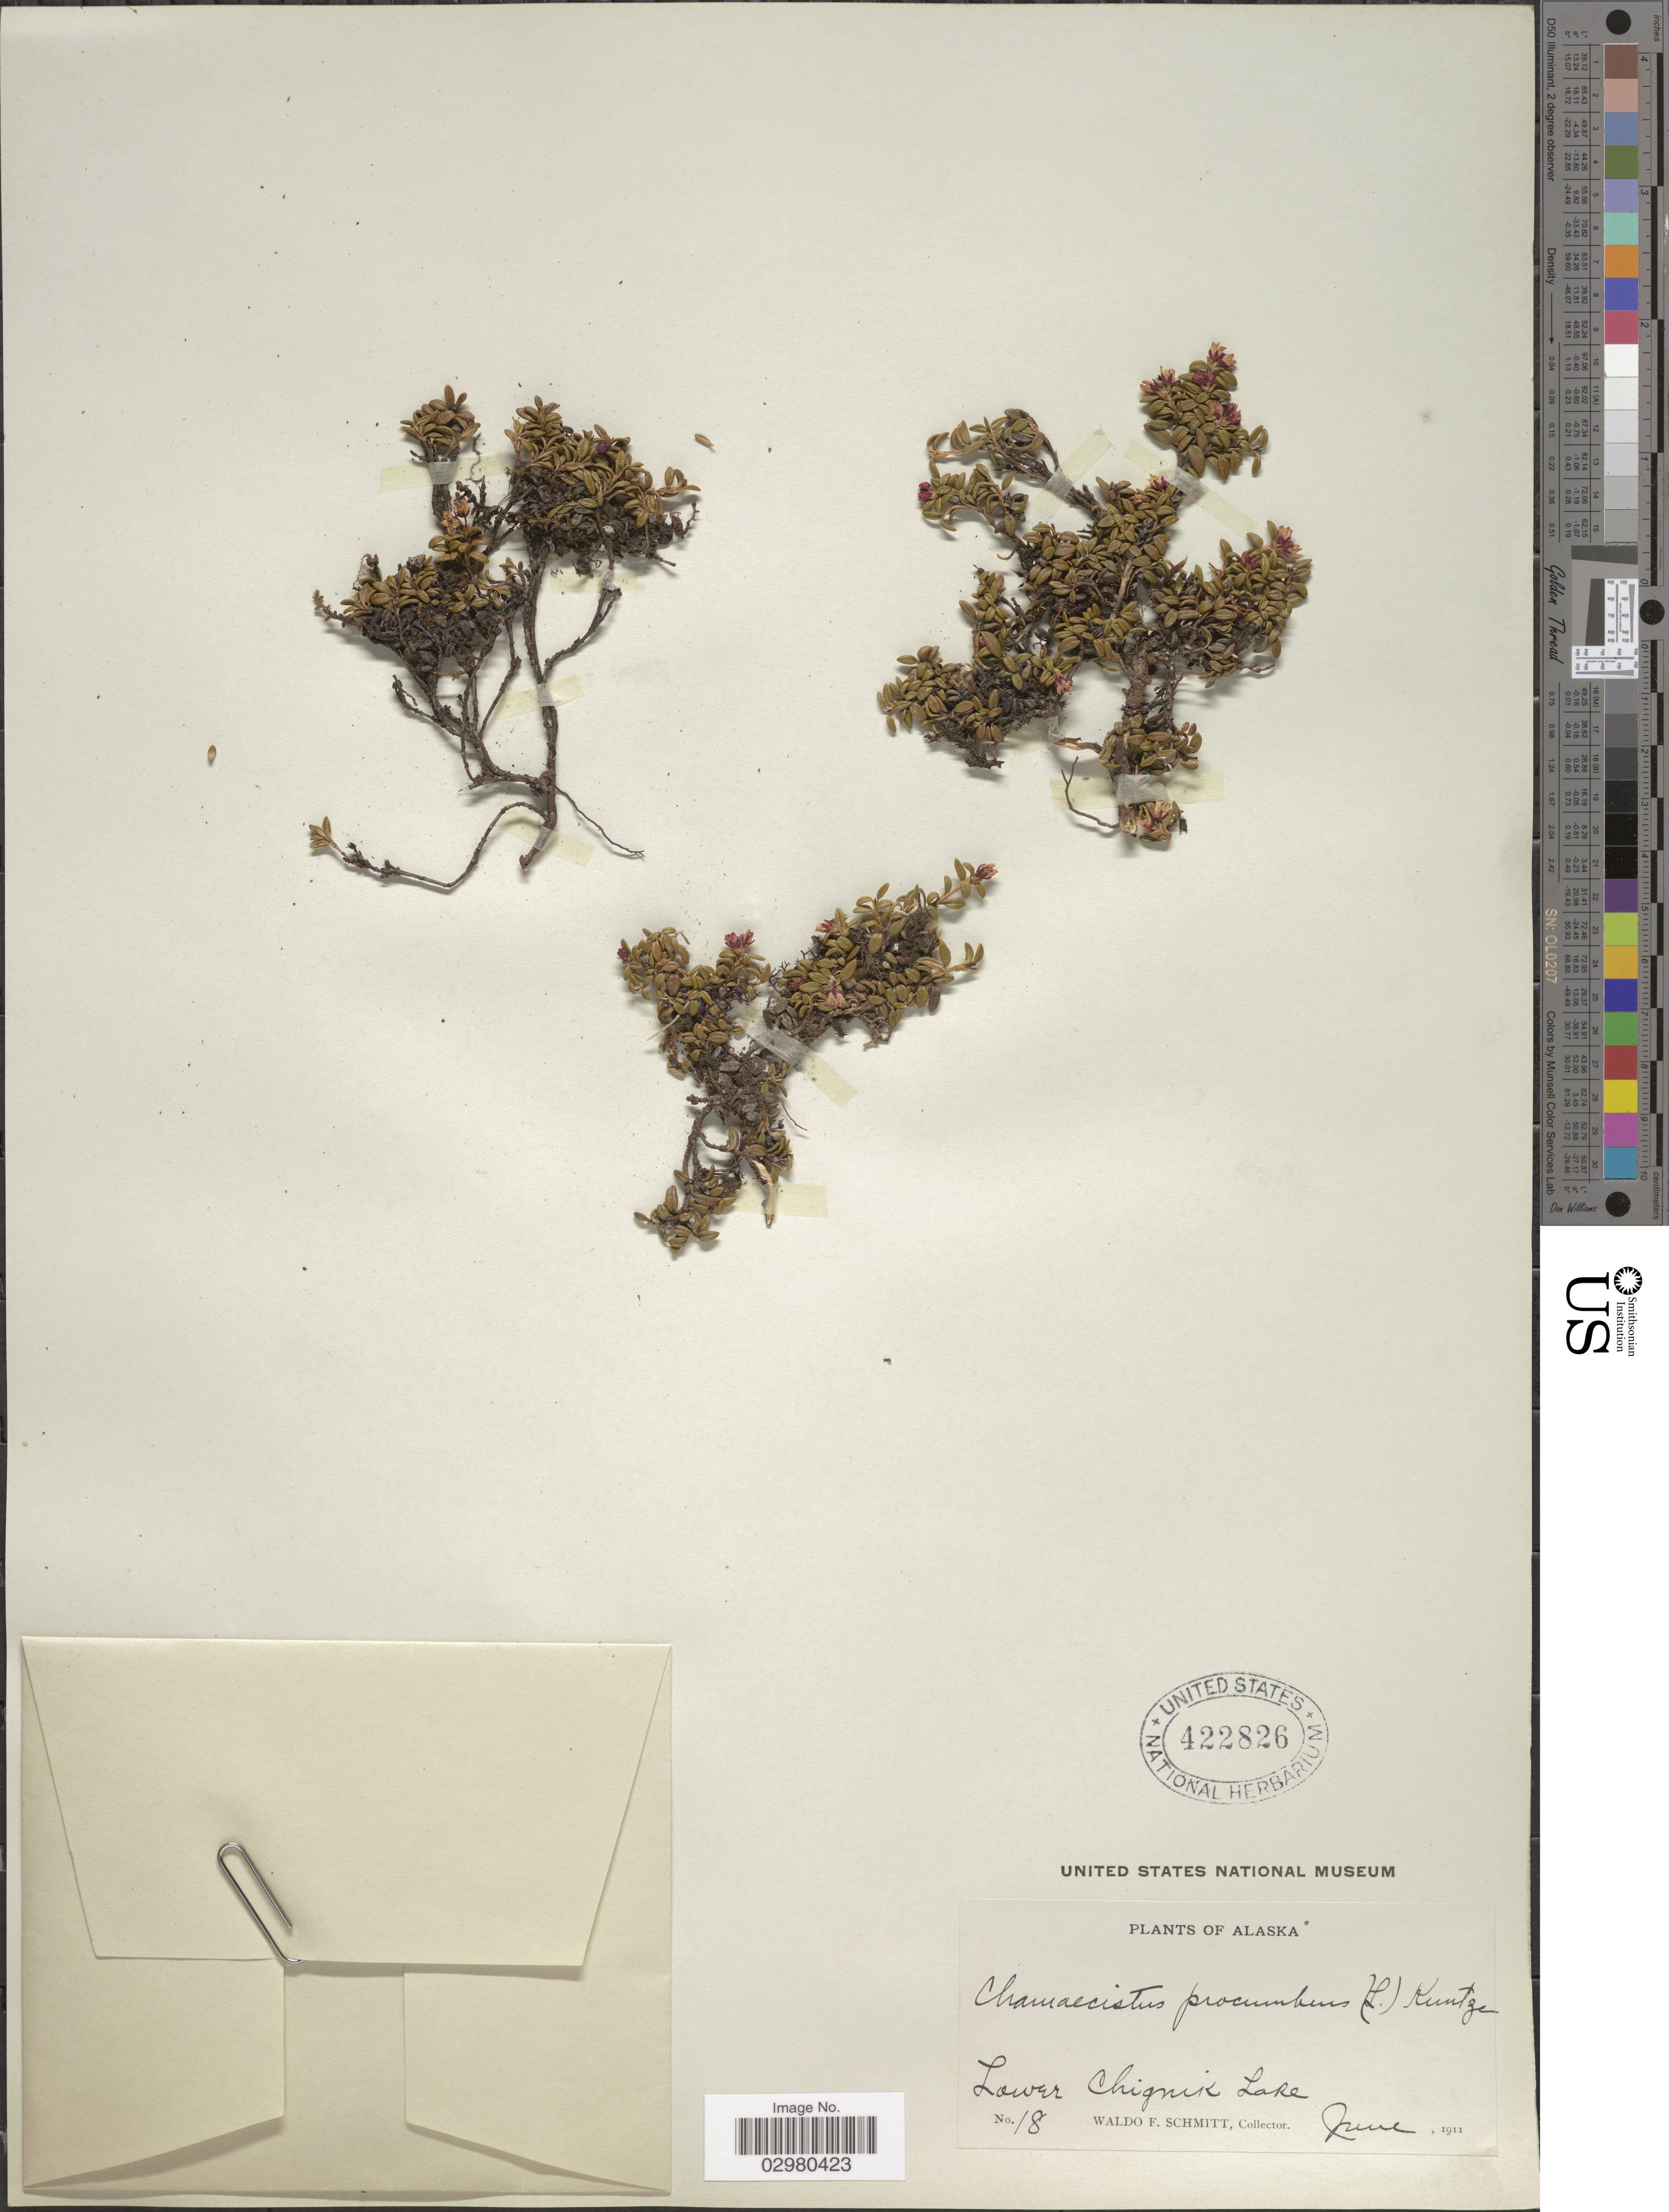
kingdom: Plantae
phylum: Tracheophyta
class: Magnoliopsida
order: Ericales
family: Ericaceae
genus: Loiseleuria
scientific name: Loiseleuria procumbens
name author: (L.) Desv.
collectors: W. F. Schmitt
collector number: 18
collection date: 1911-06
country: United States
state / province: Alaska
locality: Lower Chignik Lake.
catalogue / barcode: US 422826